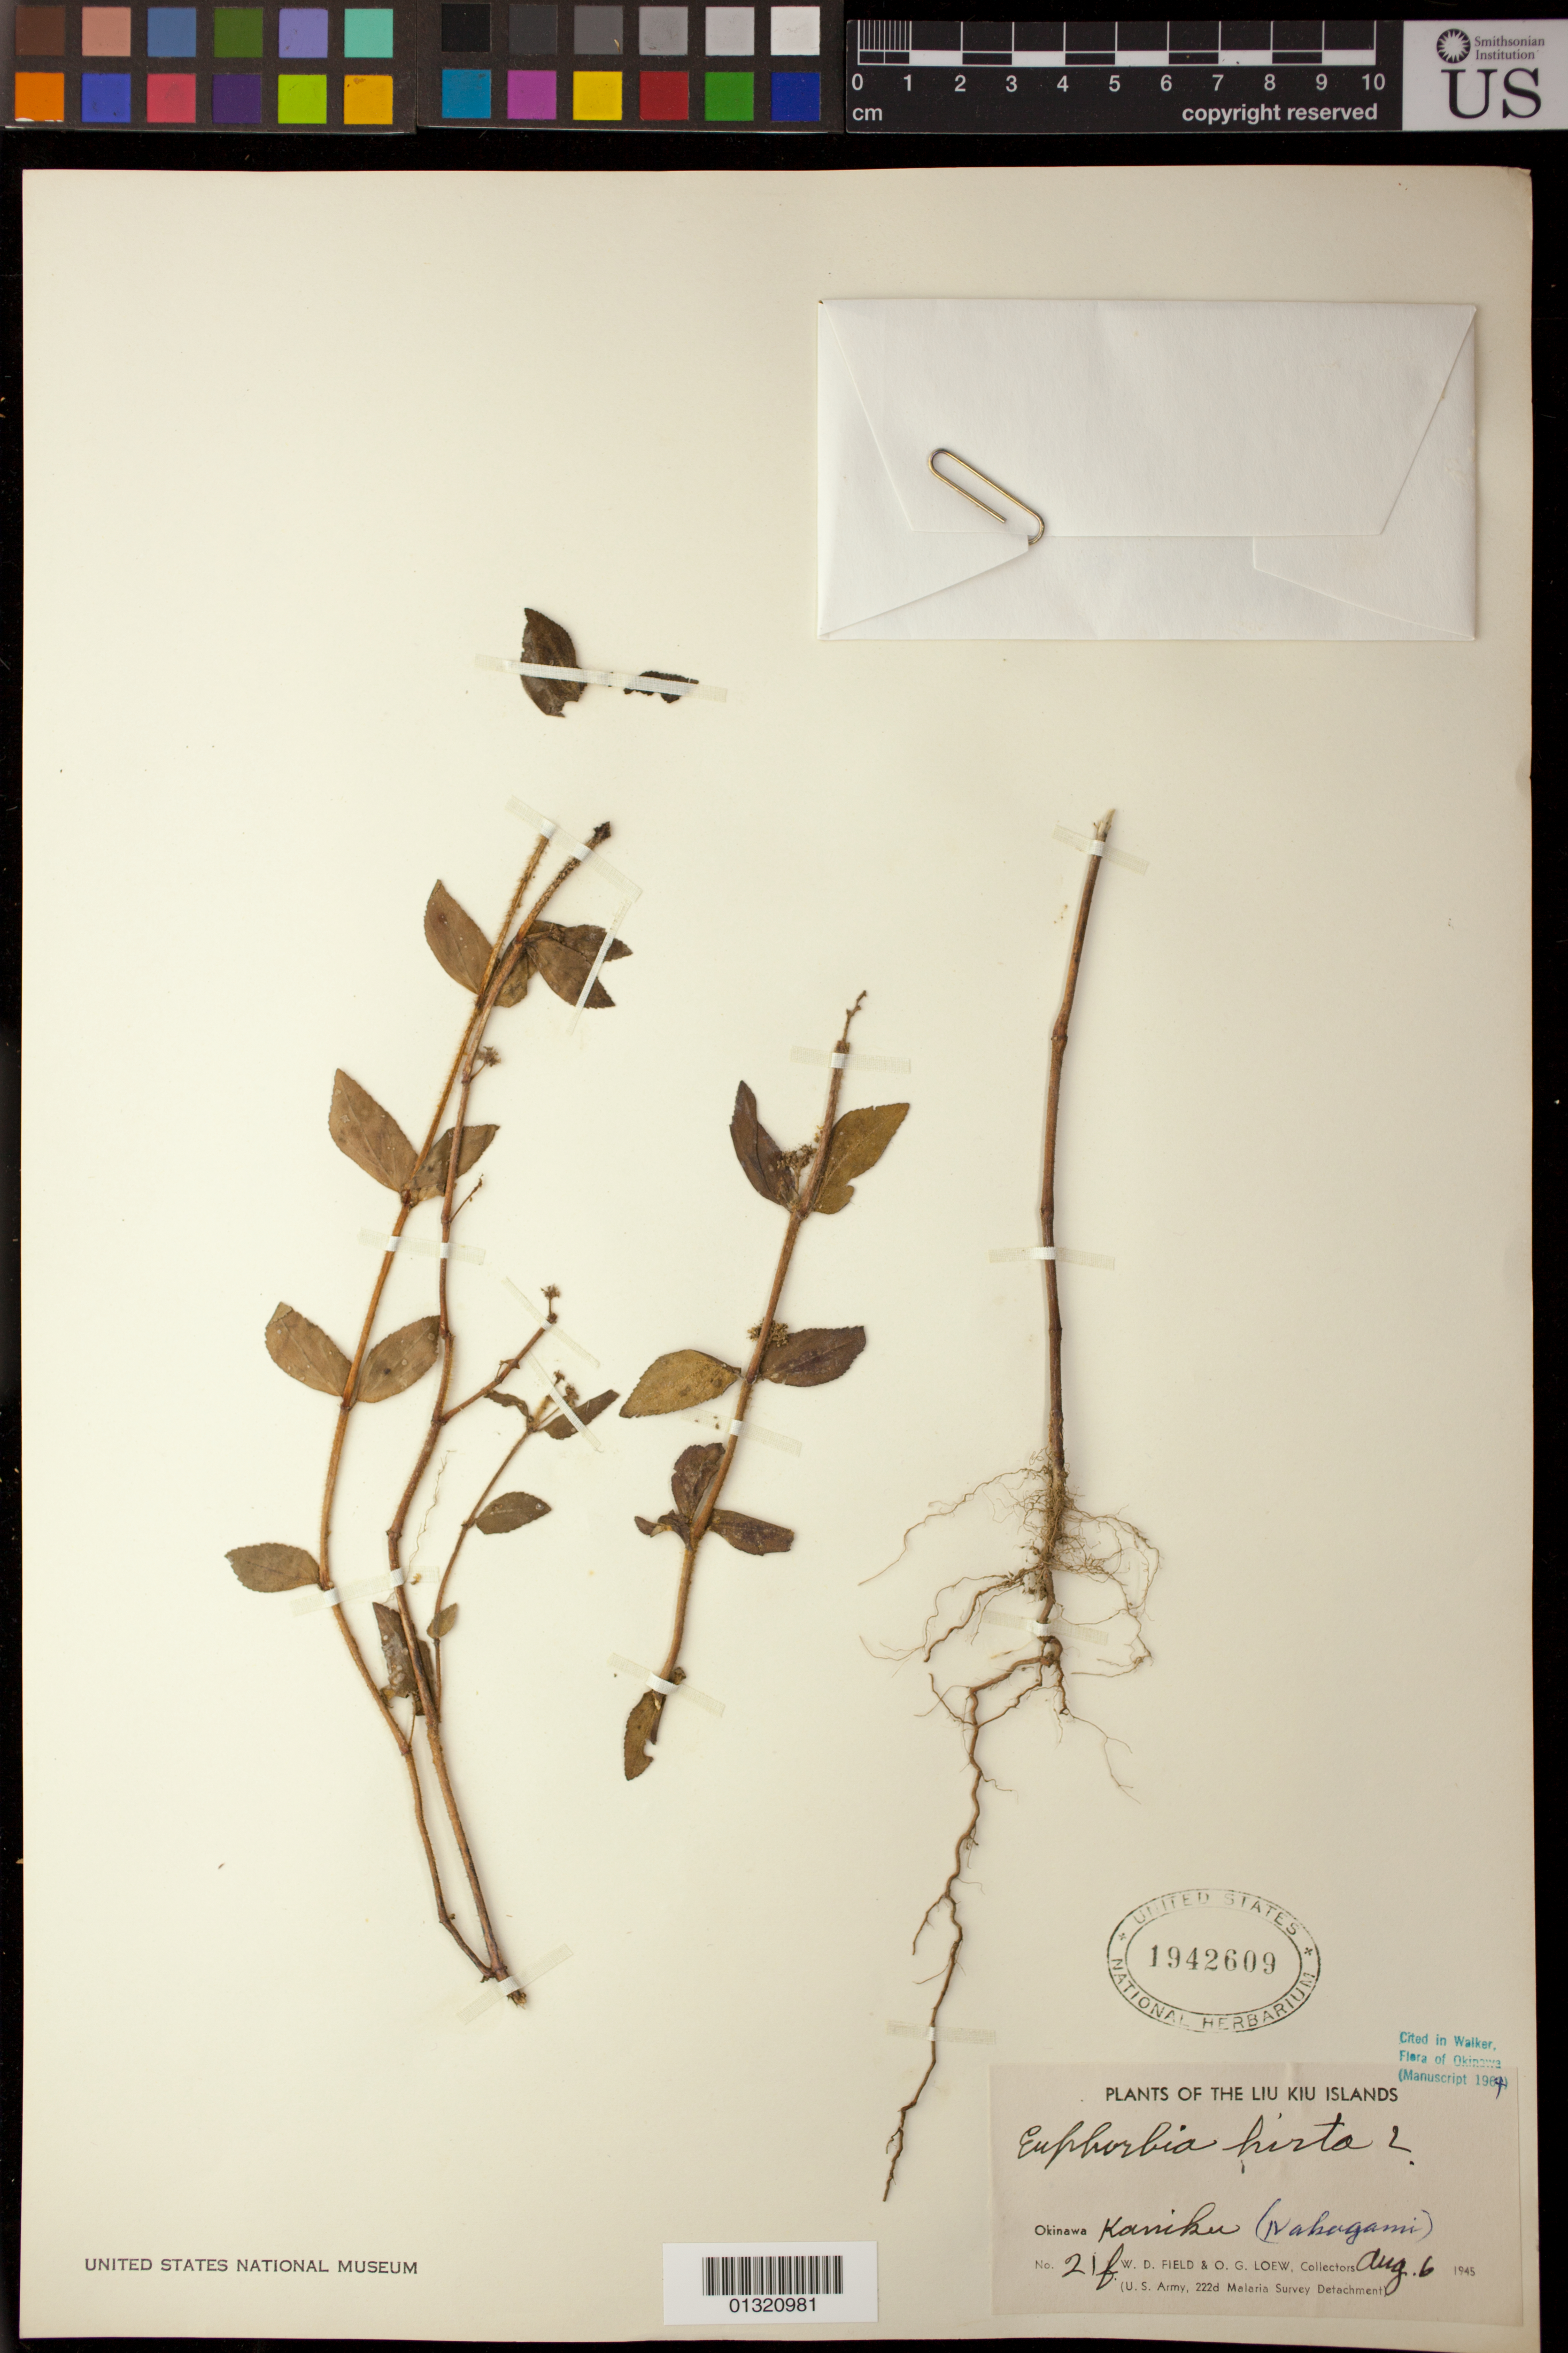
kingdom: Plantae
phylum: Tracheophyta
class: Magnoliopsida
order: Malpighiales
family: Euphorbiaceae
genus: Euphorbia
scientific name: Euphorbia hirta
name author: L.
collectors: W. D. Field & O. G. Loew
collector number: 21f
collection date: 1945-08-06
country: Japan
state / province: Okinawa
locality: Liu Kiu [Ryukyu] Islands , Kaniku (Nakagami)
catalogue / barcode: US 1942609